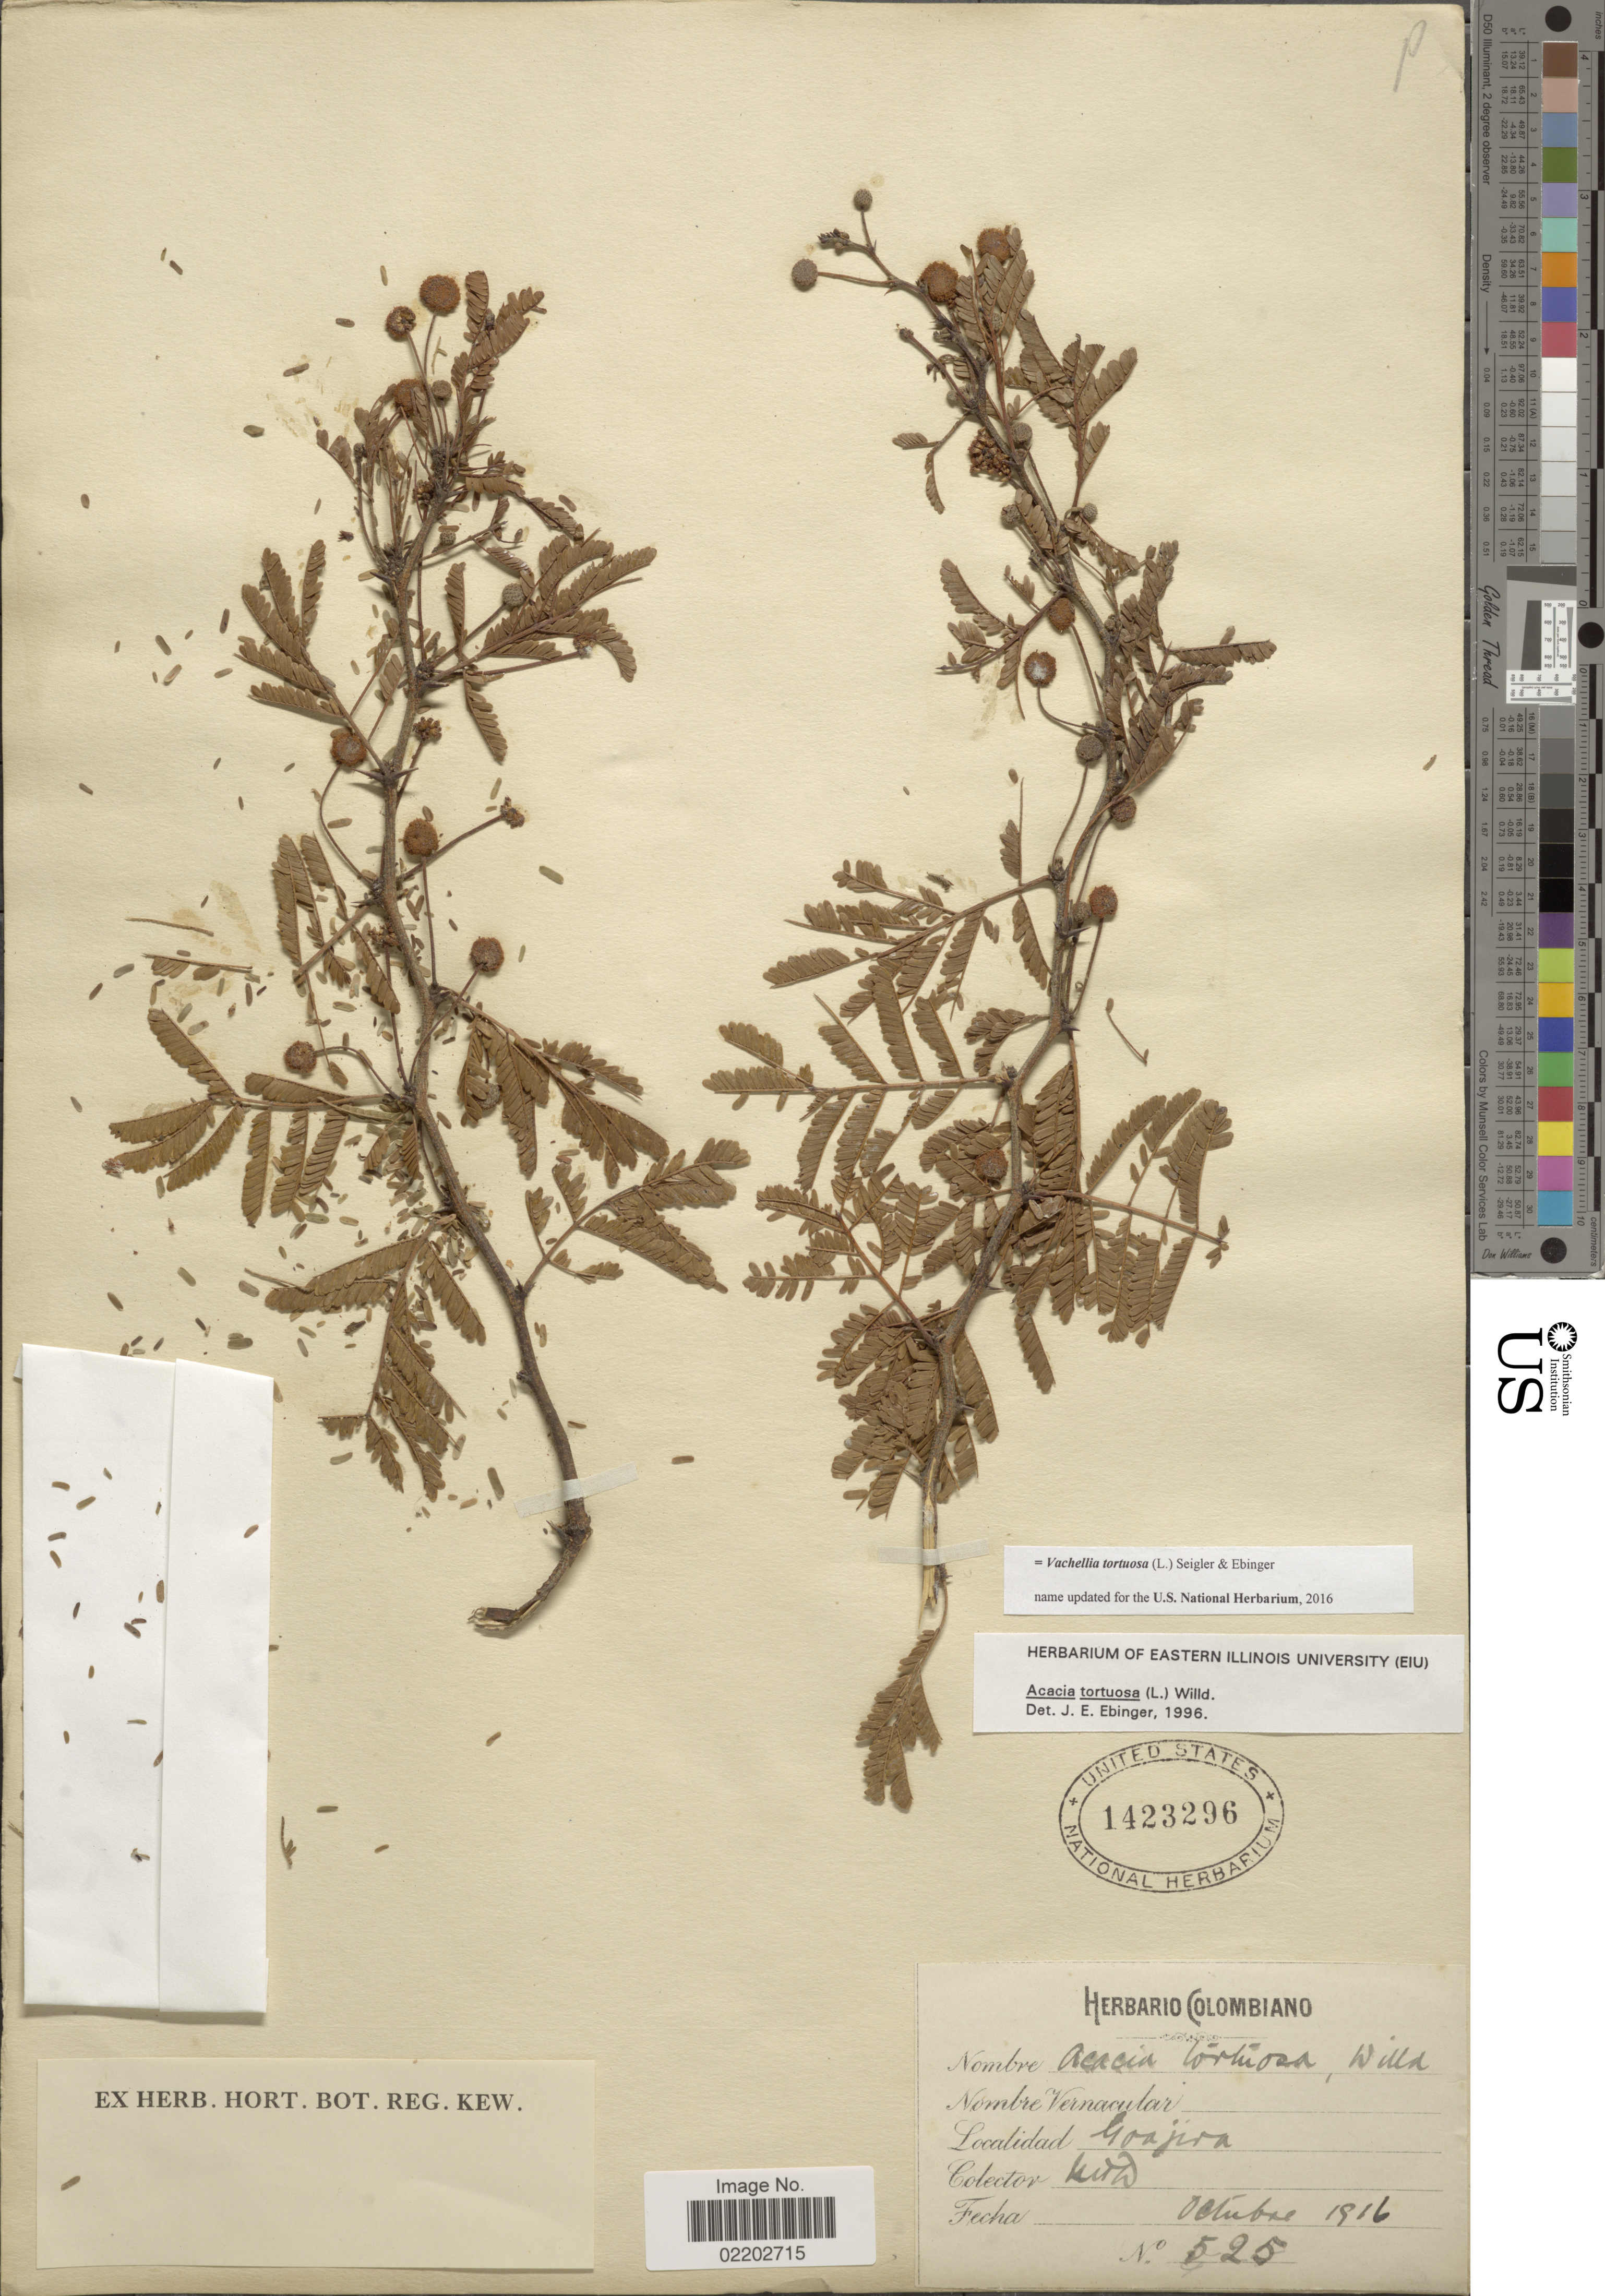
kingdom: Plantae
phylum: Tracheophyta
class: Magnoliopsida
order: Fabales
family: Fabaceae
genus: Vachellia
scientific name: Vachellia tortuosa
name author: (L.) Seigler & Ebinger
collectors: M. T. Dawe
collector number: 525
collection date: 1916-10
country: Colombia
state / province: La Guajira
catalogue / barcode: US 1423296